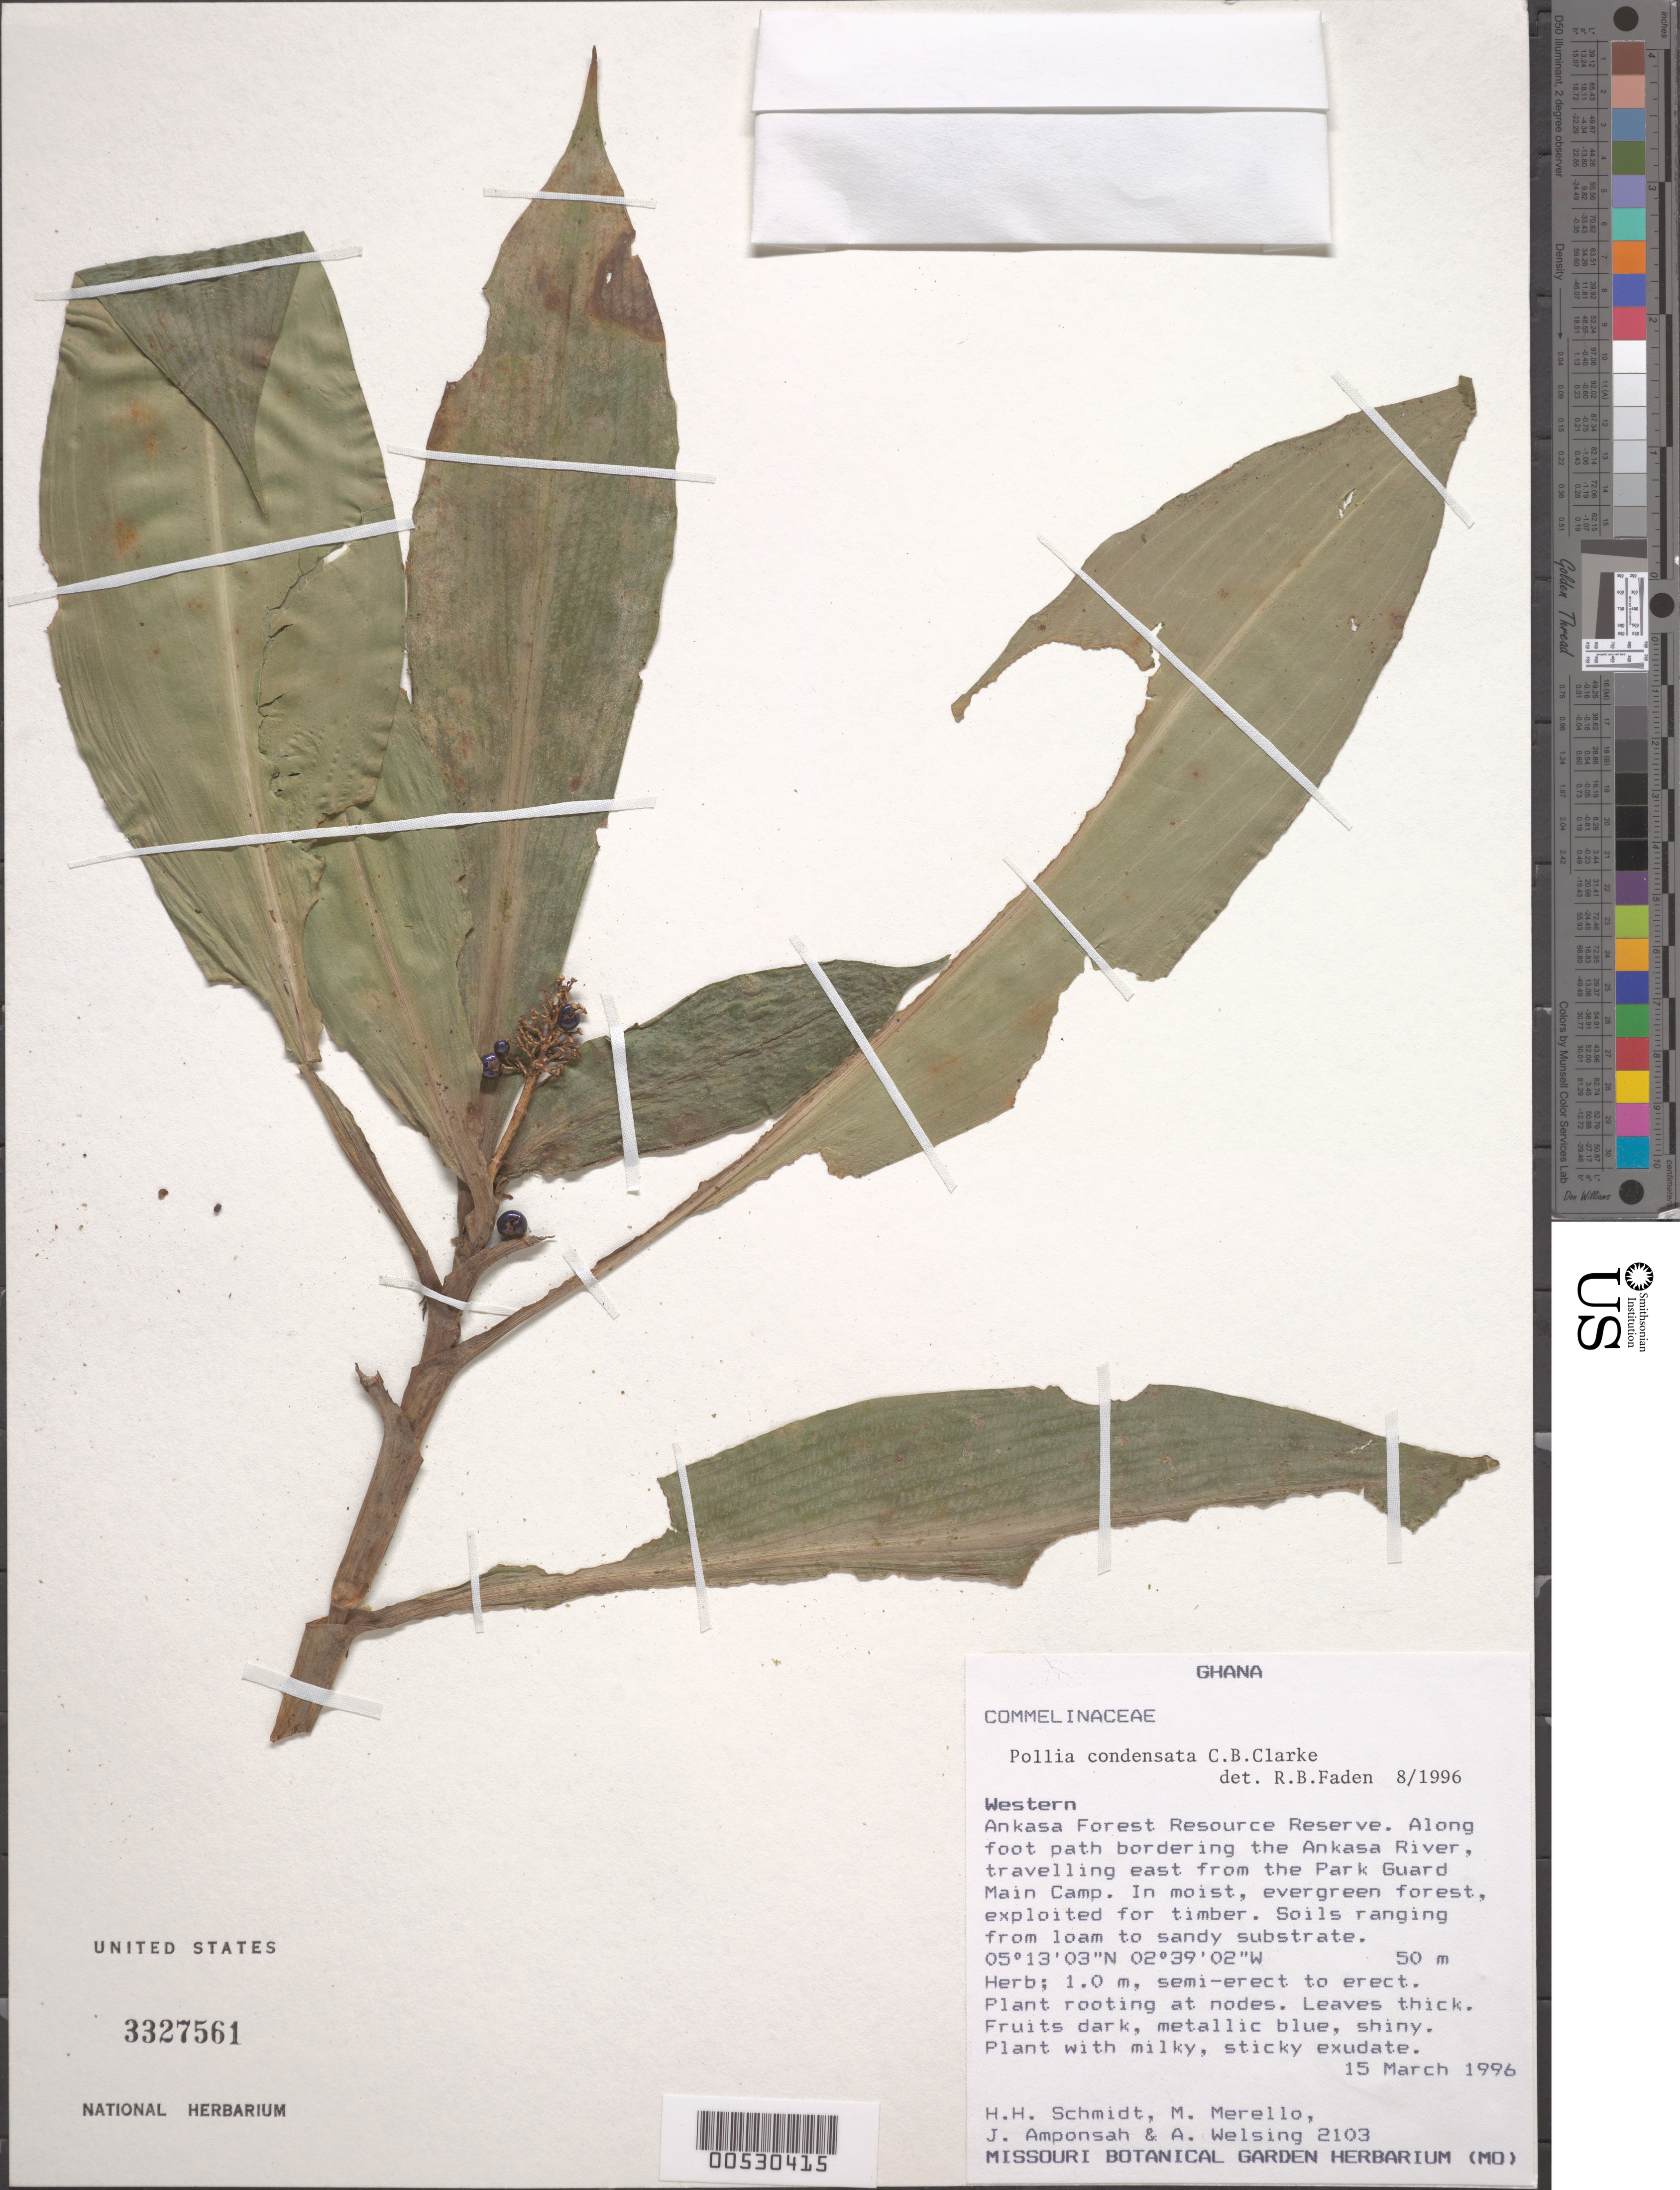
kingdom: Plantae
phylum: Tracheophyta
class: Liliopsida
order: Commelinales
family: Commelinaceae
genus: Pollia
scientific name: Pollia condensata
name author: C.B. Clarke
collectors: H. H. Schmidt, M. Merello, J. Amponsah & A. Welsing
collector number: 2103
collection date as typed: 15 Mar 1996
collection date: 1996-03-15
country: Ghana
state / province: Western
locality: Ankasa forest resource reserve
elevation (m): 50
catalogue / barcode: US 3327561